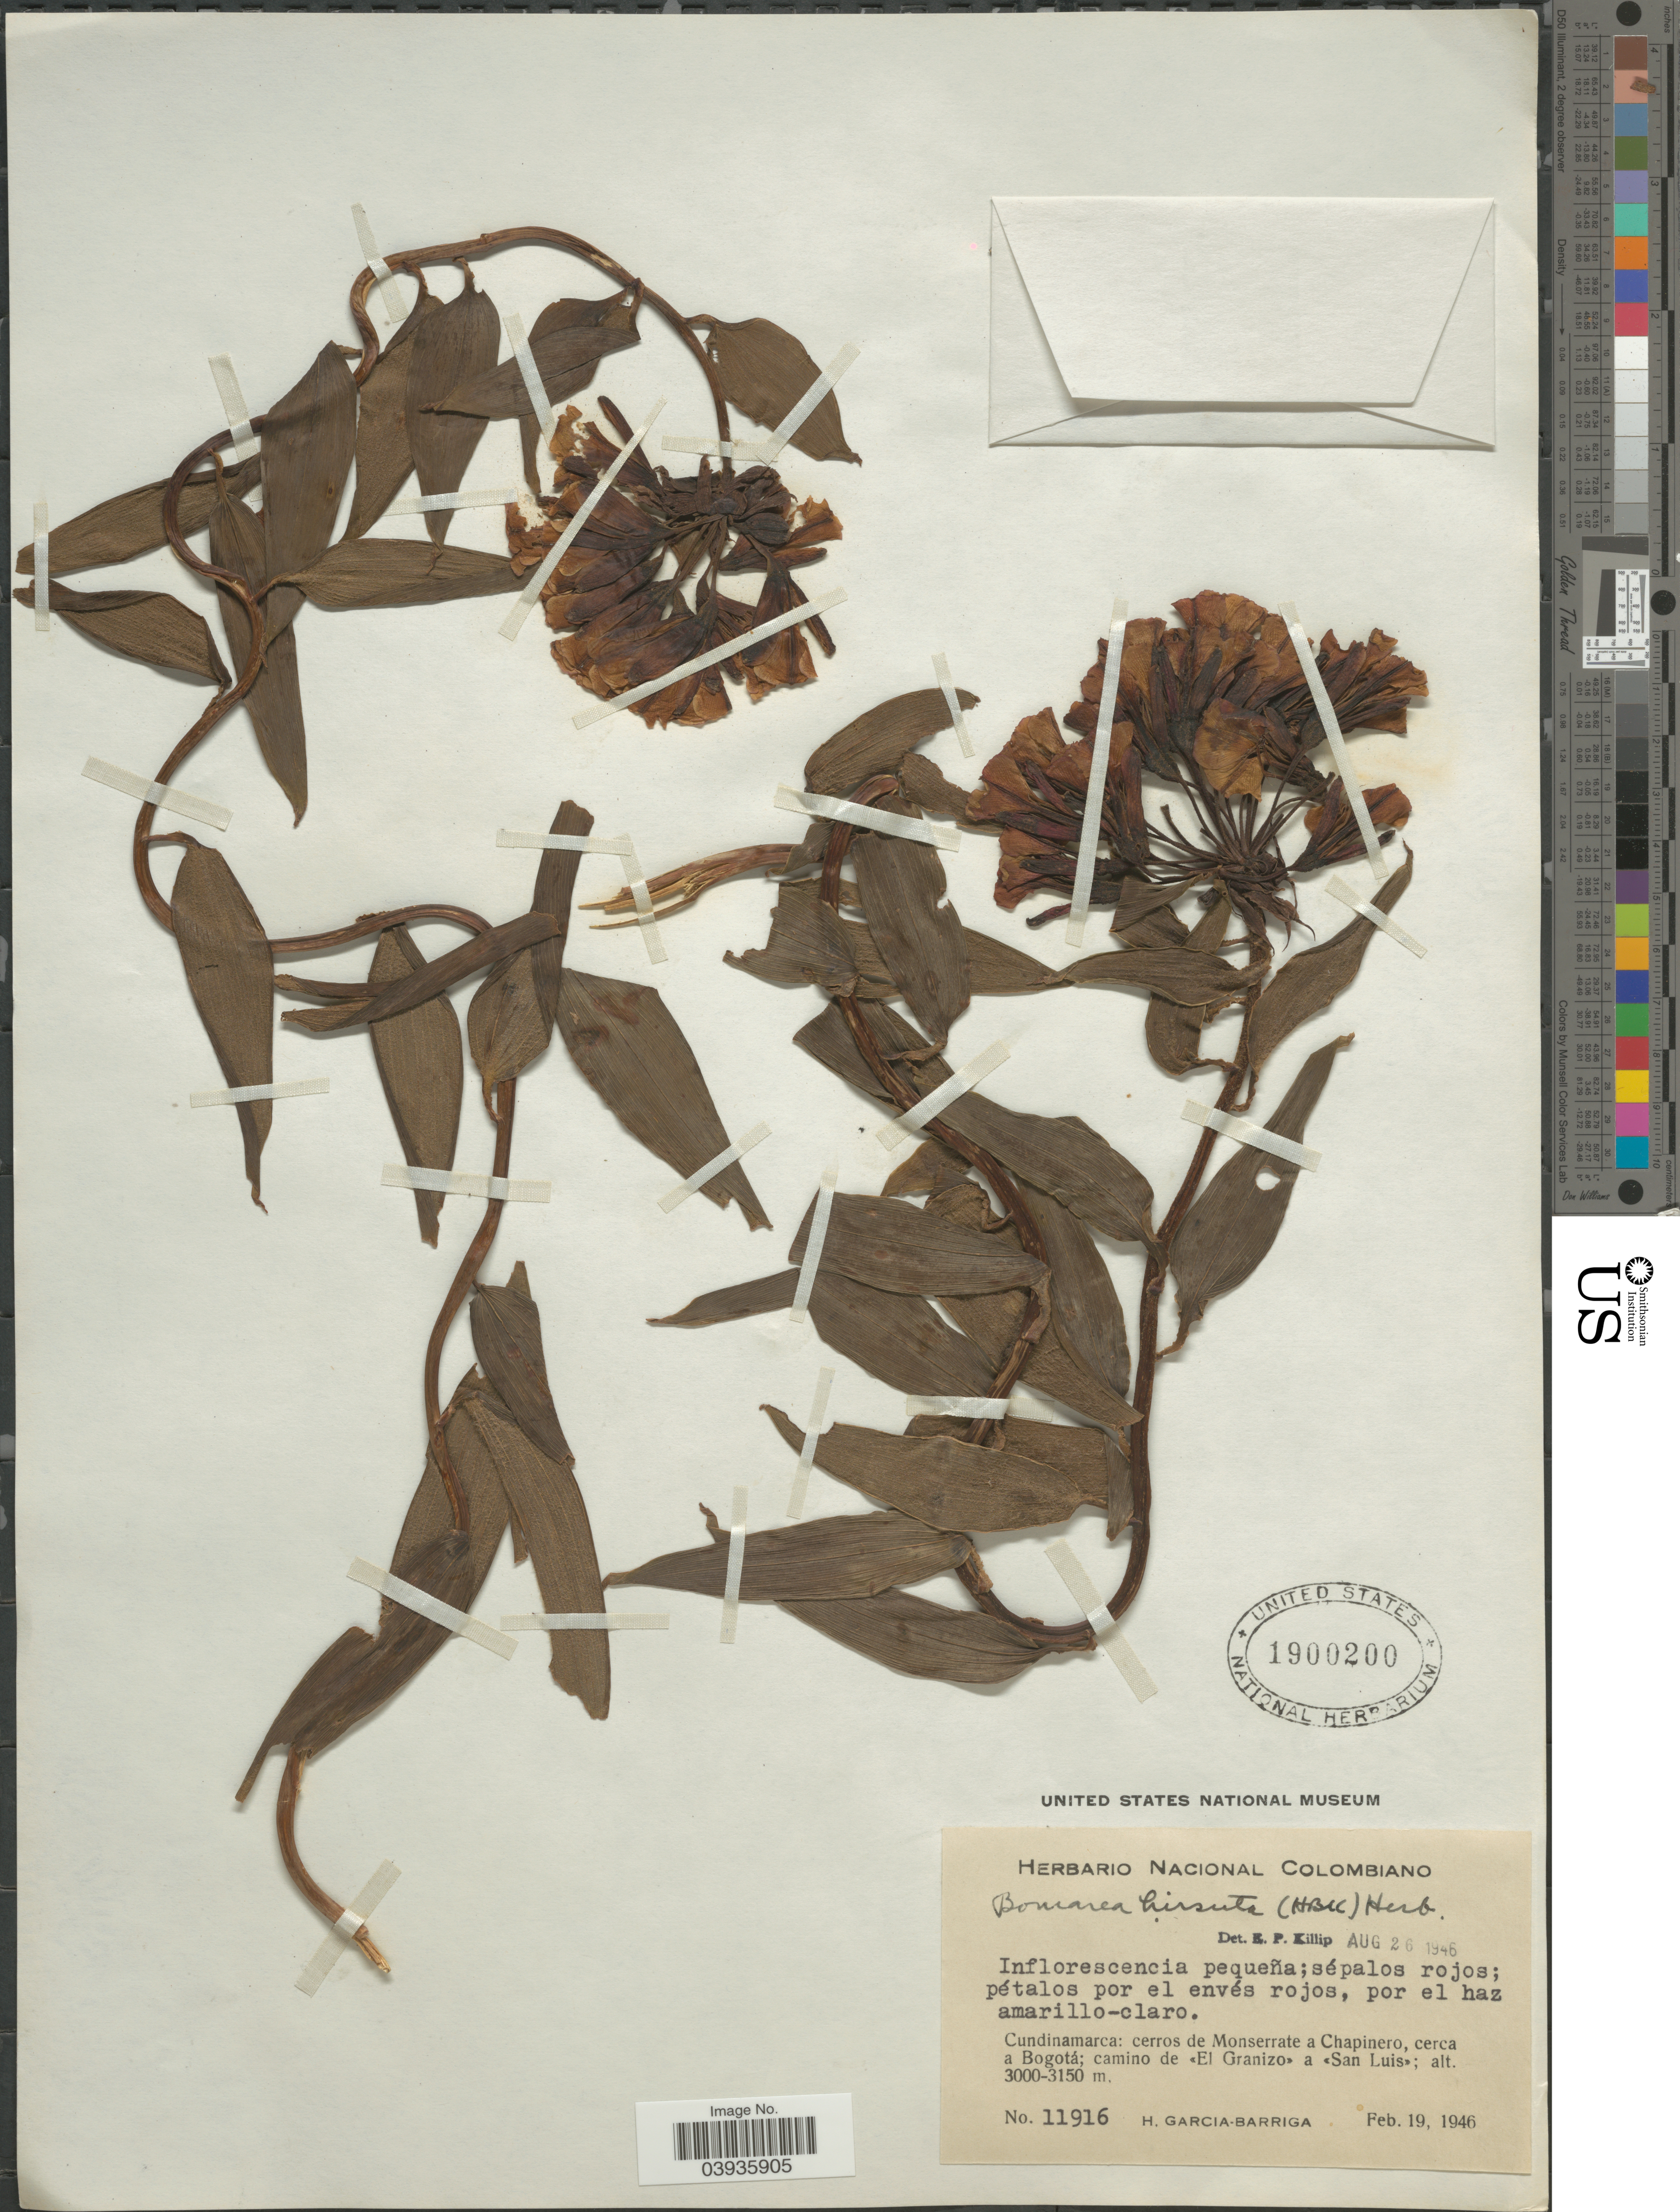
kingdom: Plantae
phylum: Tracheophyta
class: Liliopsida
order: Liliales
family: Alstroemeriaceae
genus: Bomarea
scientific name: Bomarea hirsuta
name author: (Kunth) Herb.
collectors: H. García Barriga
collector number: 11916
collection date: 1946-02-19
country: Colombia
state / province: Cundinamarca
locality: Cerros de Monserrate a Chapinero, cerca a Bogotá; camino de «El Granizo» a «San Luis».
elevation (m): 3000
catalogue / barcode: US 1900200